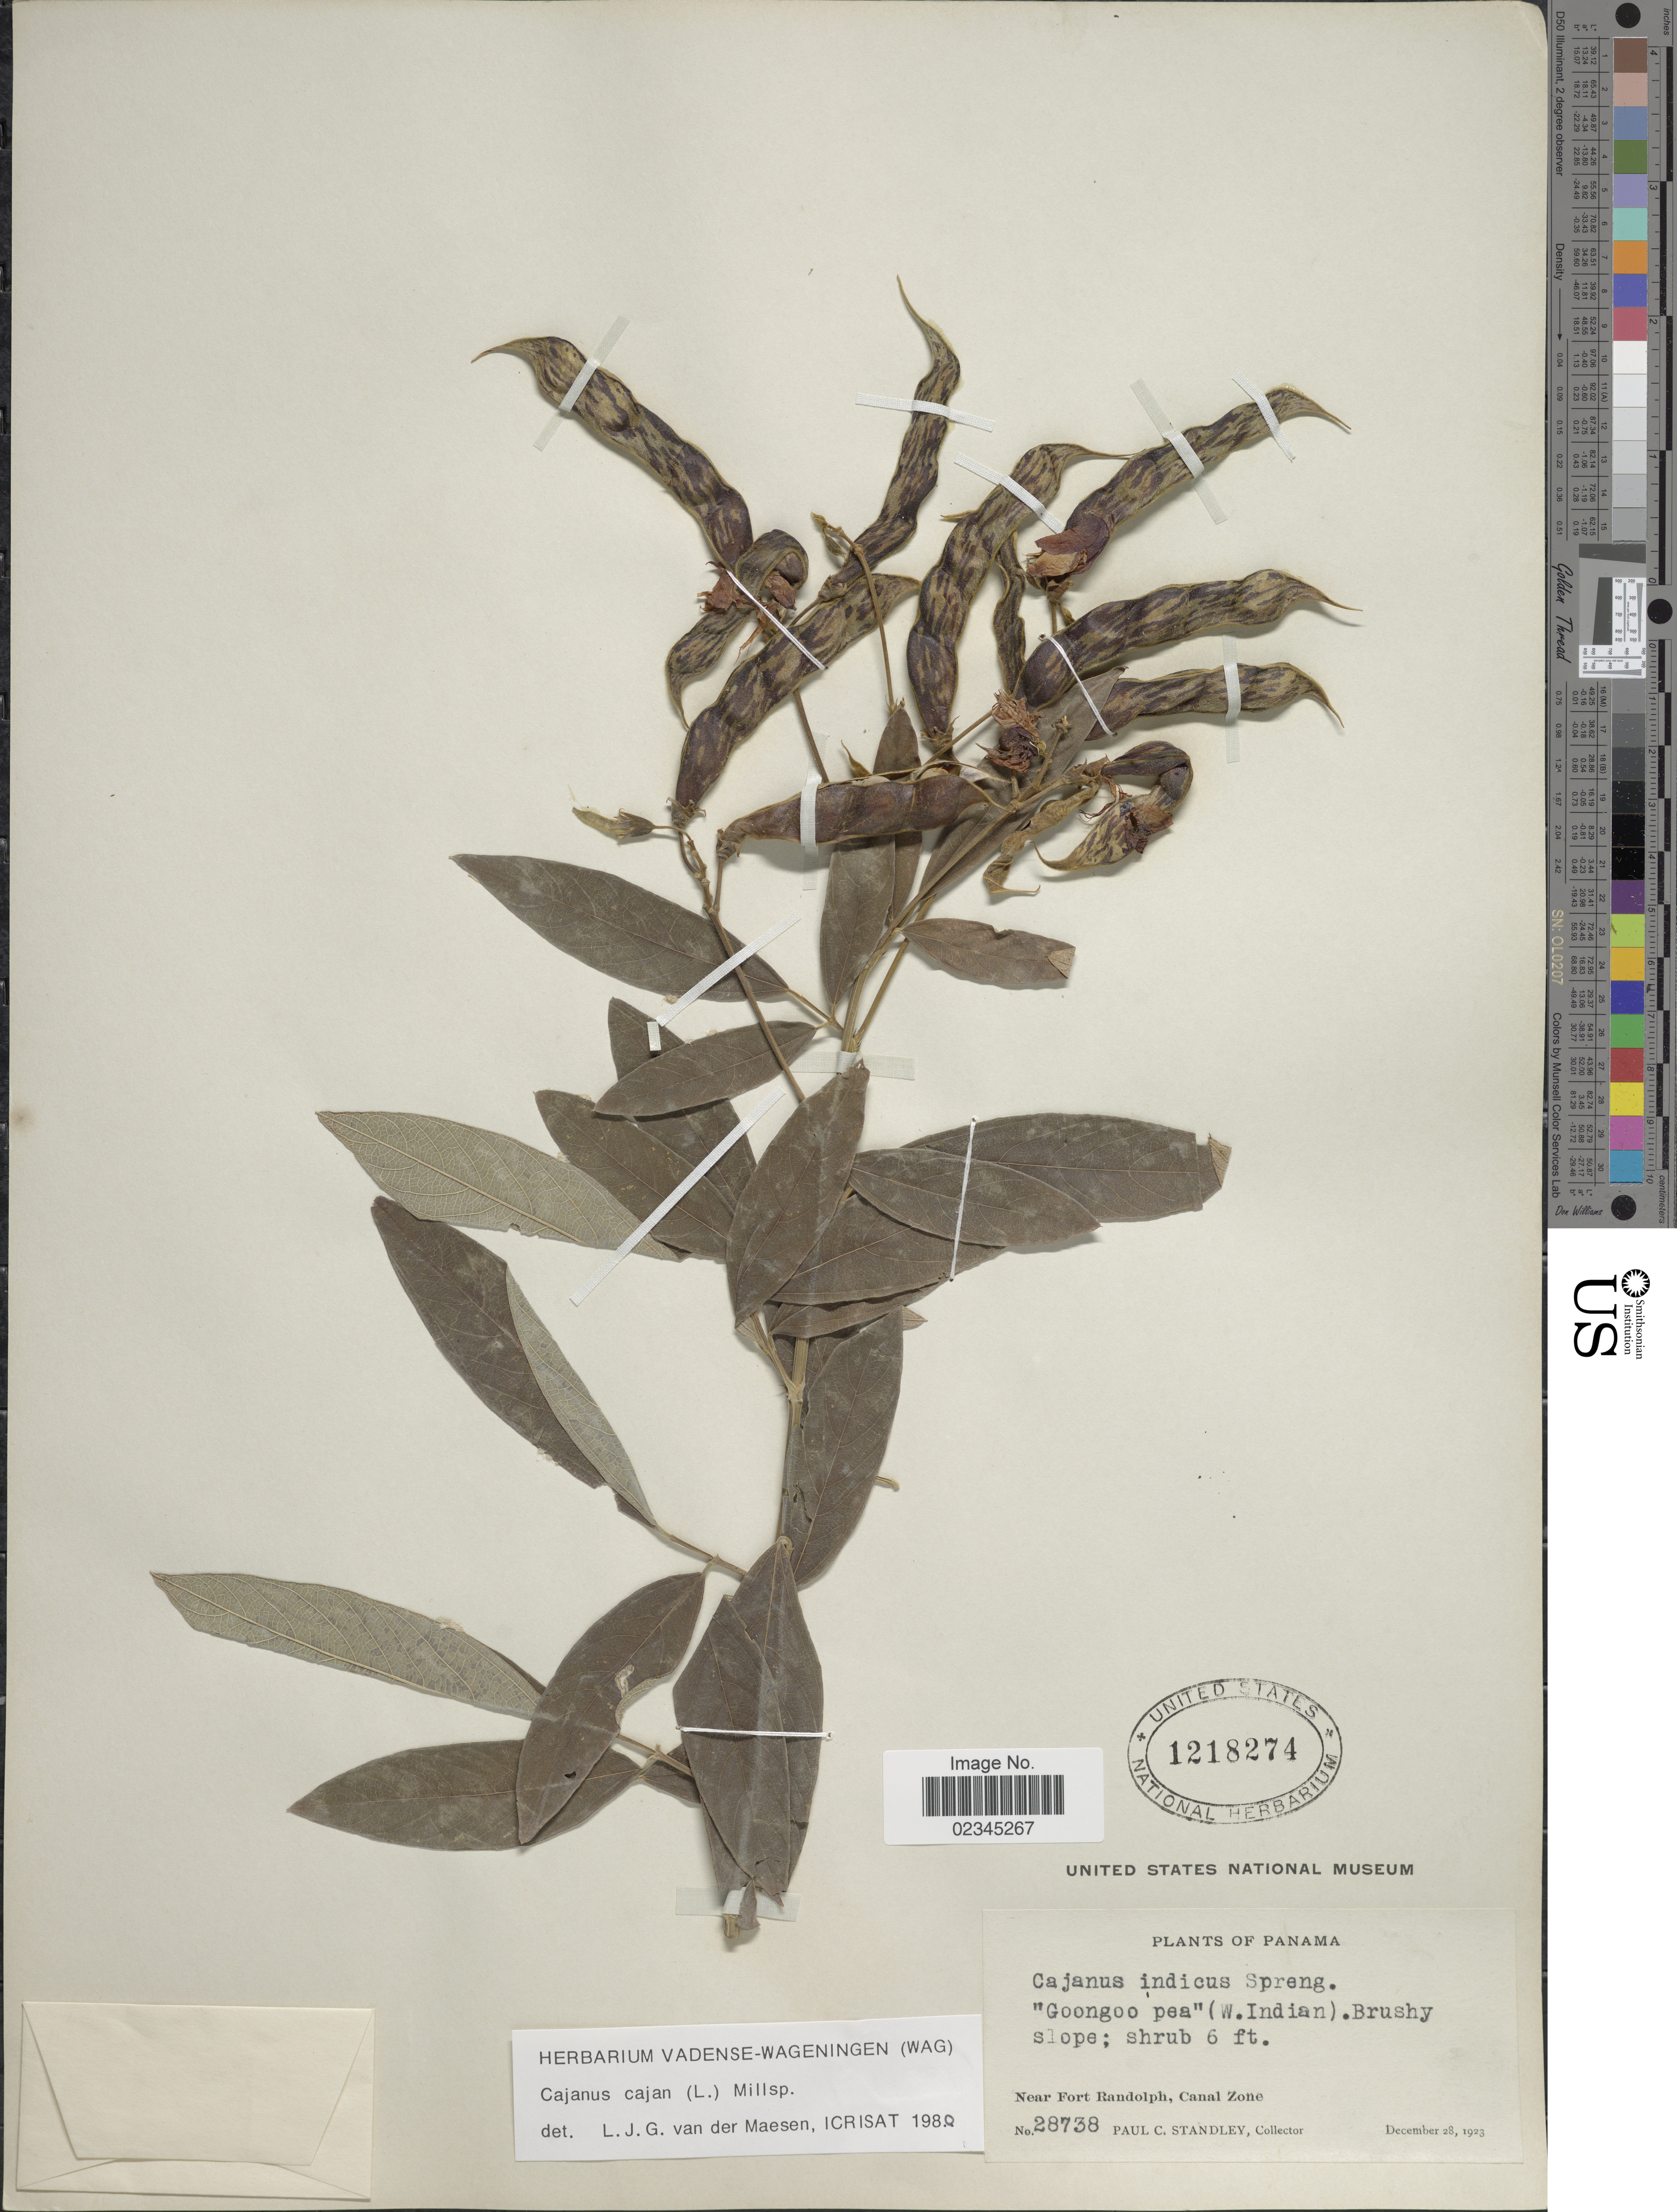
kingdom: Plantae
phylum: Tracheophyta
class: Magnoliopsida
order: Fabales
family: Fabaceae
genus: Cajanus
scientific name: Cajanus cajan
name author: (L.) Huth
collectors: P. C. Standley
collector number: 28738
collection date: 1923-12-28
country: Panama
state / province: Colón / Panamá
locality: Near Fort Randolph, Canal Zone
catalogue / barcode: US 1218274